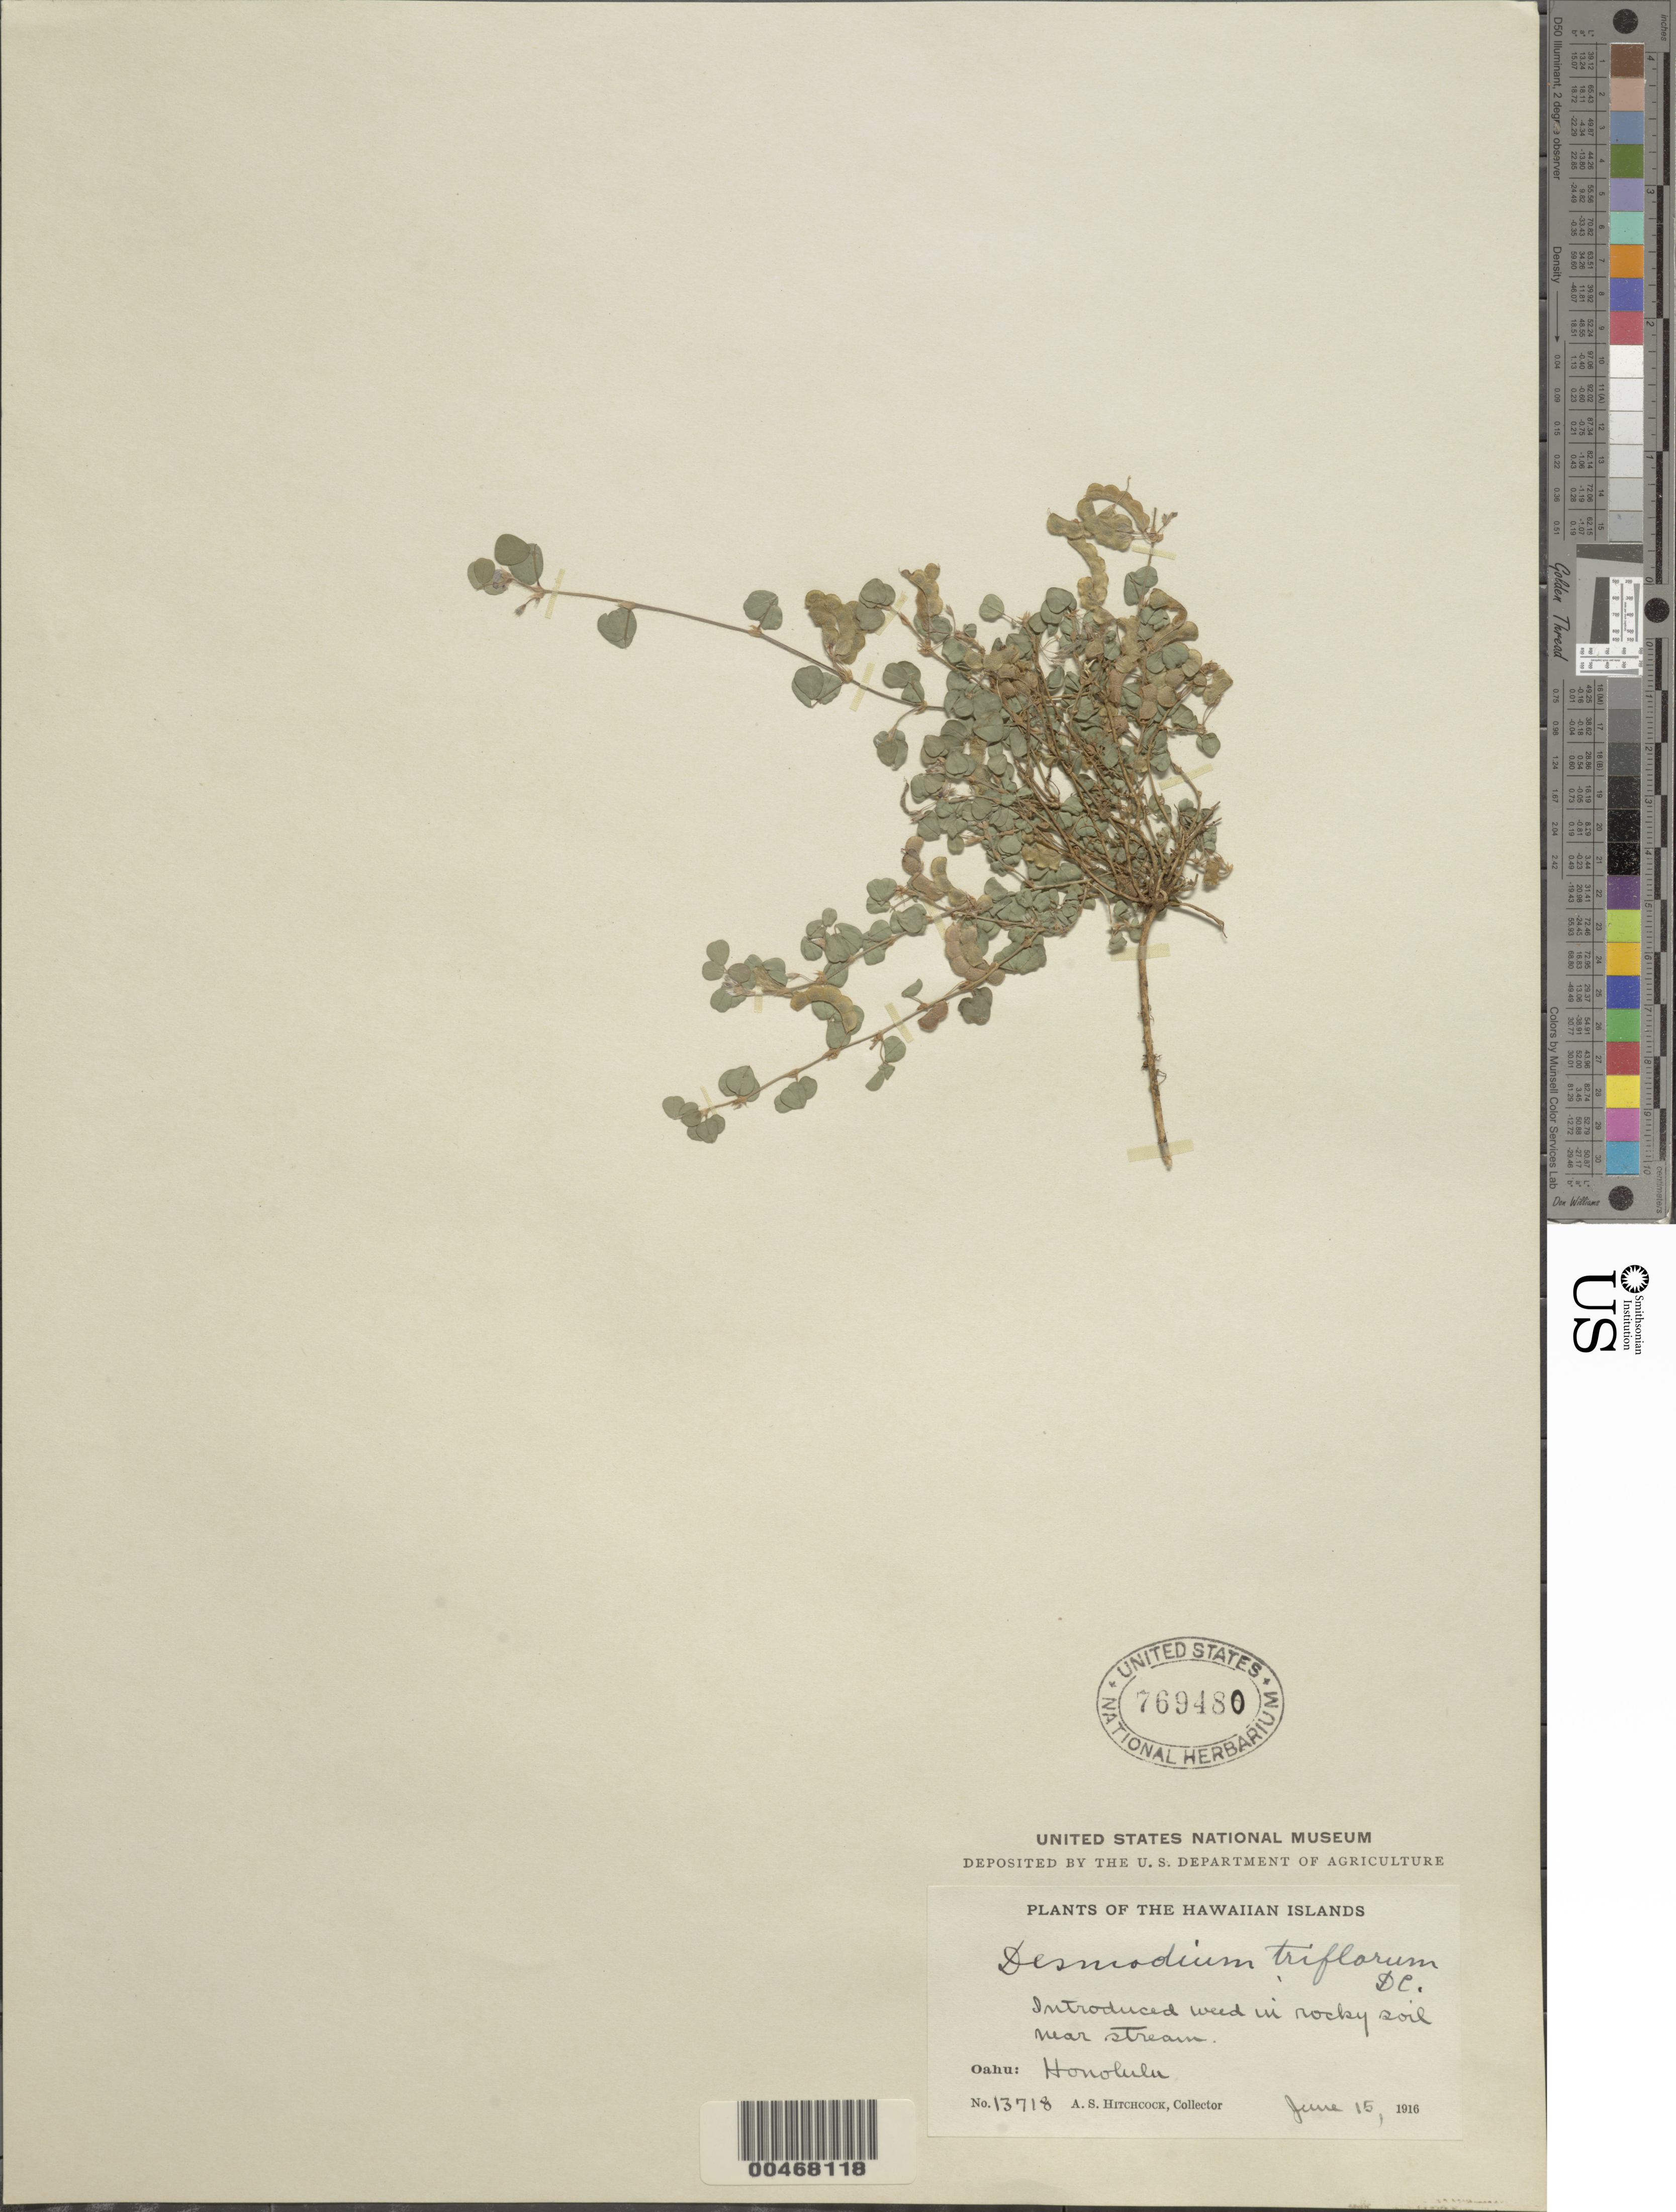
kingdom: Plantae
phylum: Tracheophyta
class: Magnoliopsida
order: Fabales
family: Fabaceae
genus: Grona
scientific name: Grona triflora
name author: (L.) H. Ohashi & K. Ohashi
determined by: Wagner, W. L., (BOT), Smithsonian Institution - National Museum of Natural History (UNITED STATES)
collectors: A. S. Hitchcock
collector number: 13718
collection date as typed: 15 Jun 1916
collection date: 1916-06-15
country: United States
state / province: Hawaii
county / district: Honolulu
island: Oahu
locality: Honolulu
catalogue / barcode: US 769488